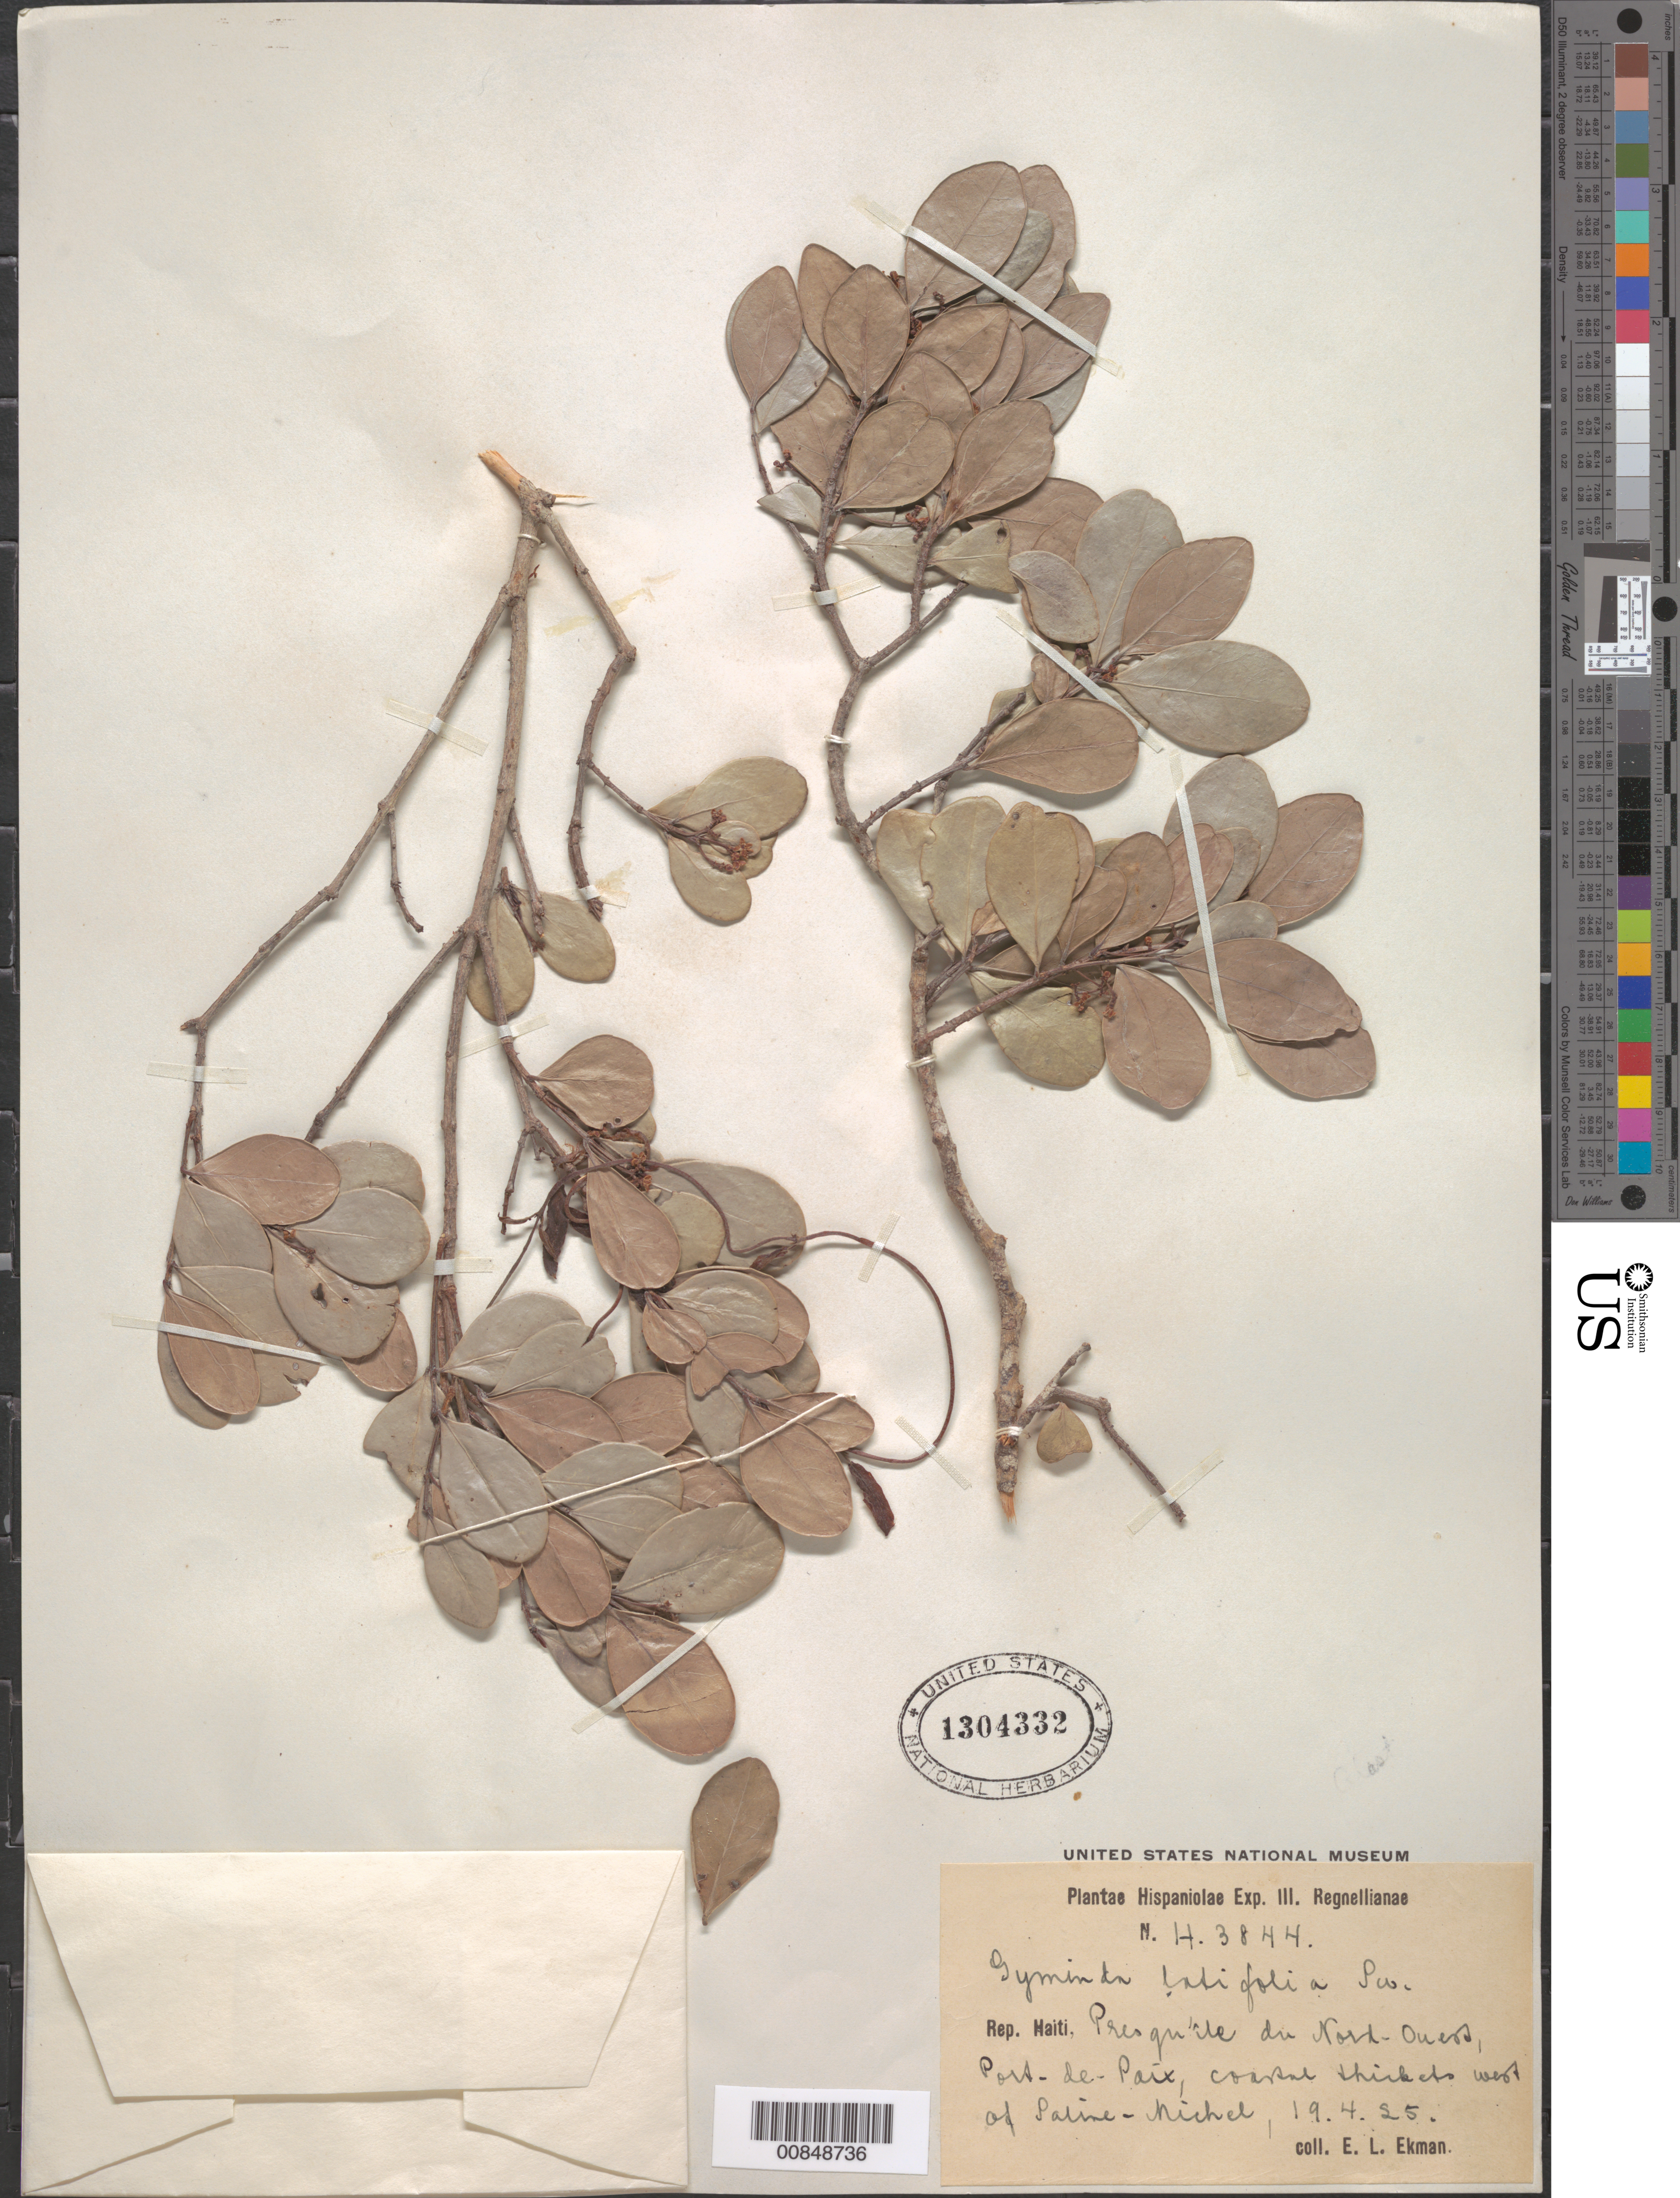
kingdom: Plantae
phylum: Tracheophyta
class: Magnoliopsida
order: Celastrales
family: Celastraceae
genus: Gyminda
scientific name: Gyminda latifolia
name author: (Sw.) Urb.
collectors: E. L. Ekman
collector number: H 3844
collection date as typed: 19 Apr 1925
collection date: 1925-04-19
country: Haiti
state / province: Nord-Ouest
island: Hispaniola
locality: Port-de-Paix, W of Saline-Michel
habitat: Coastal thickets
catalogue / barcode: US 1304332